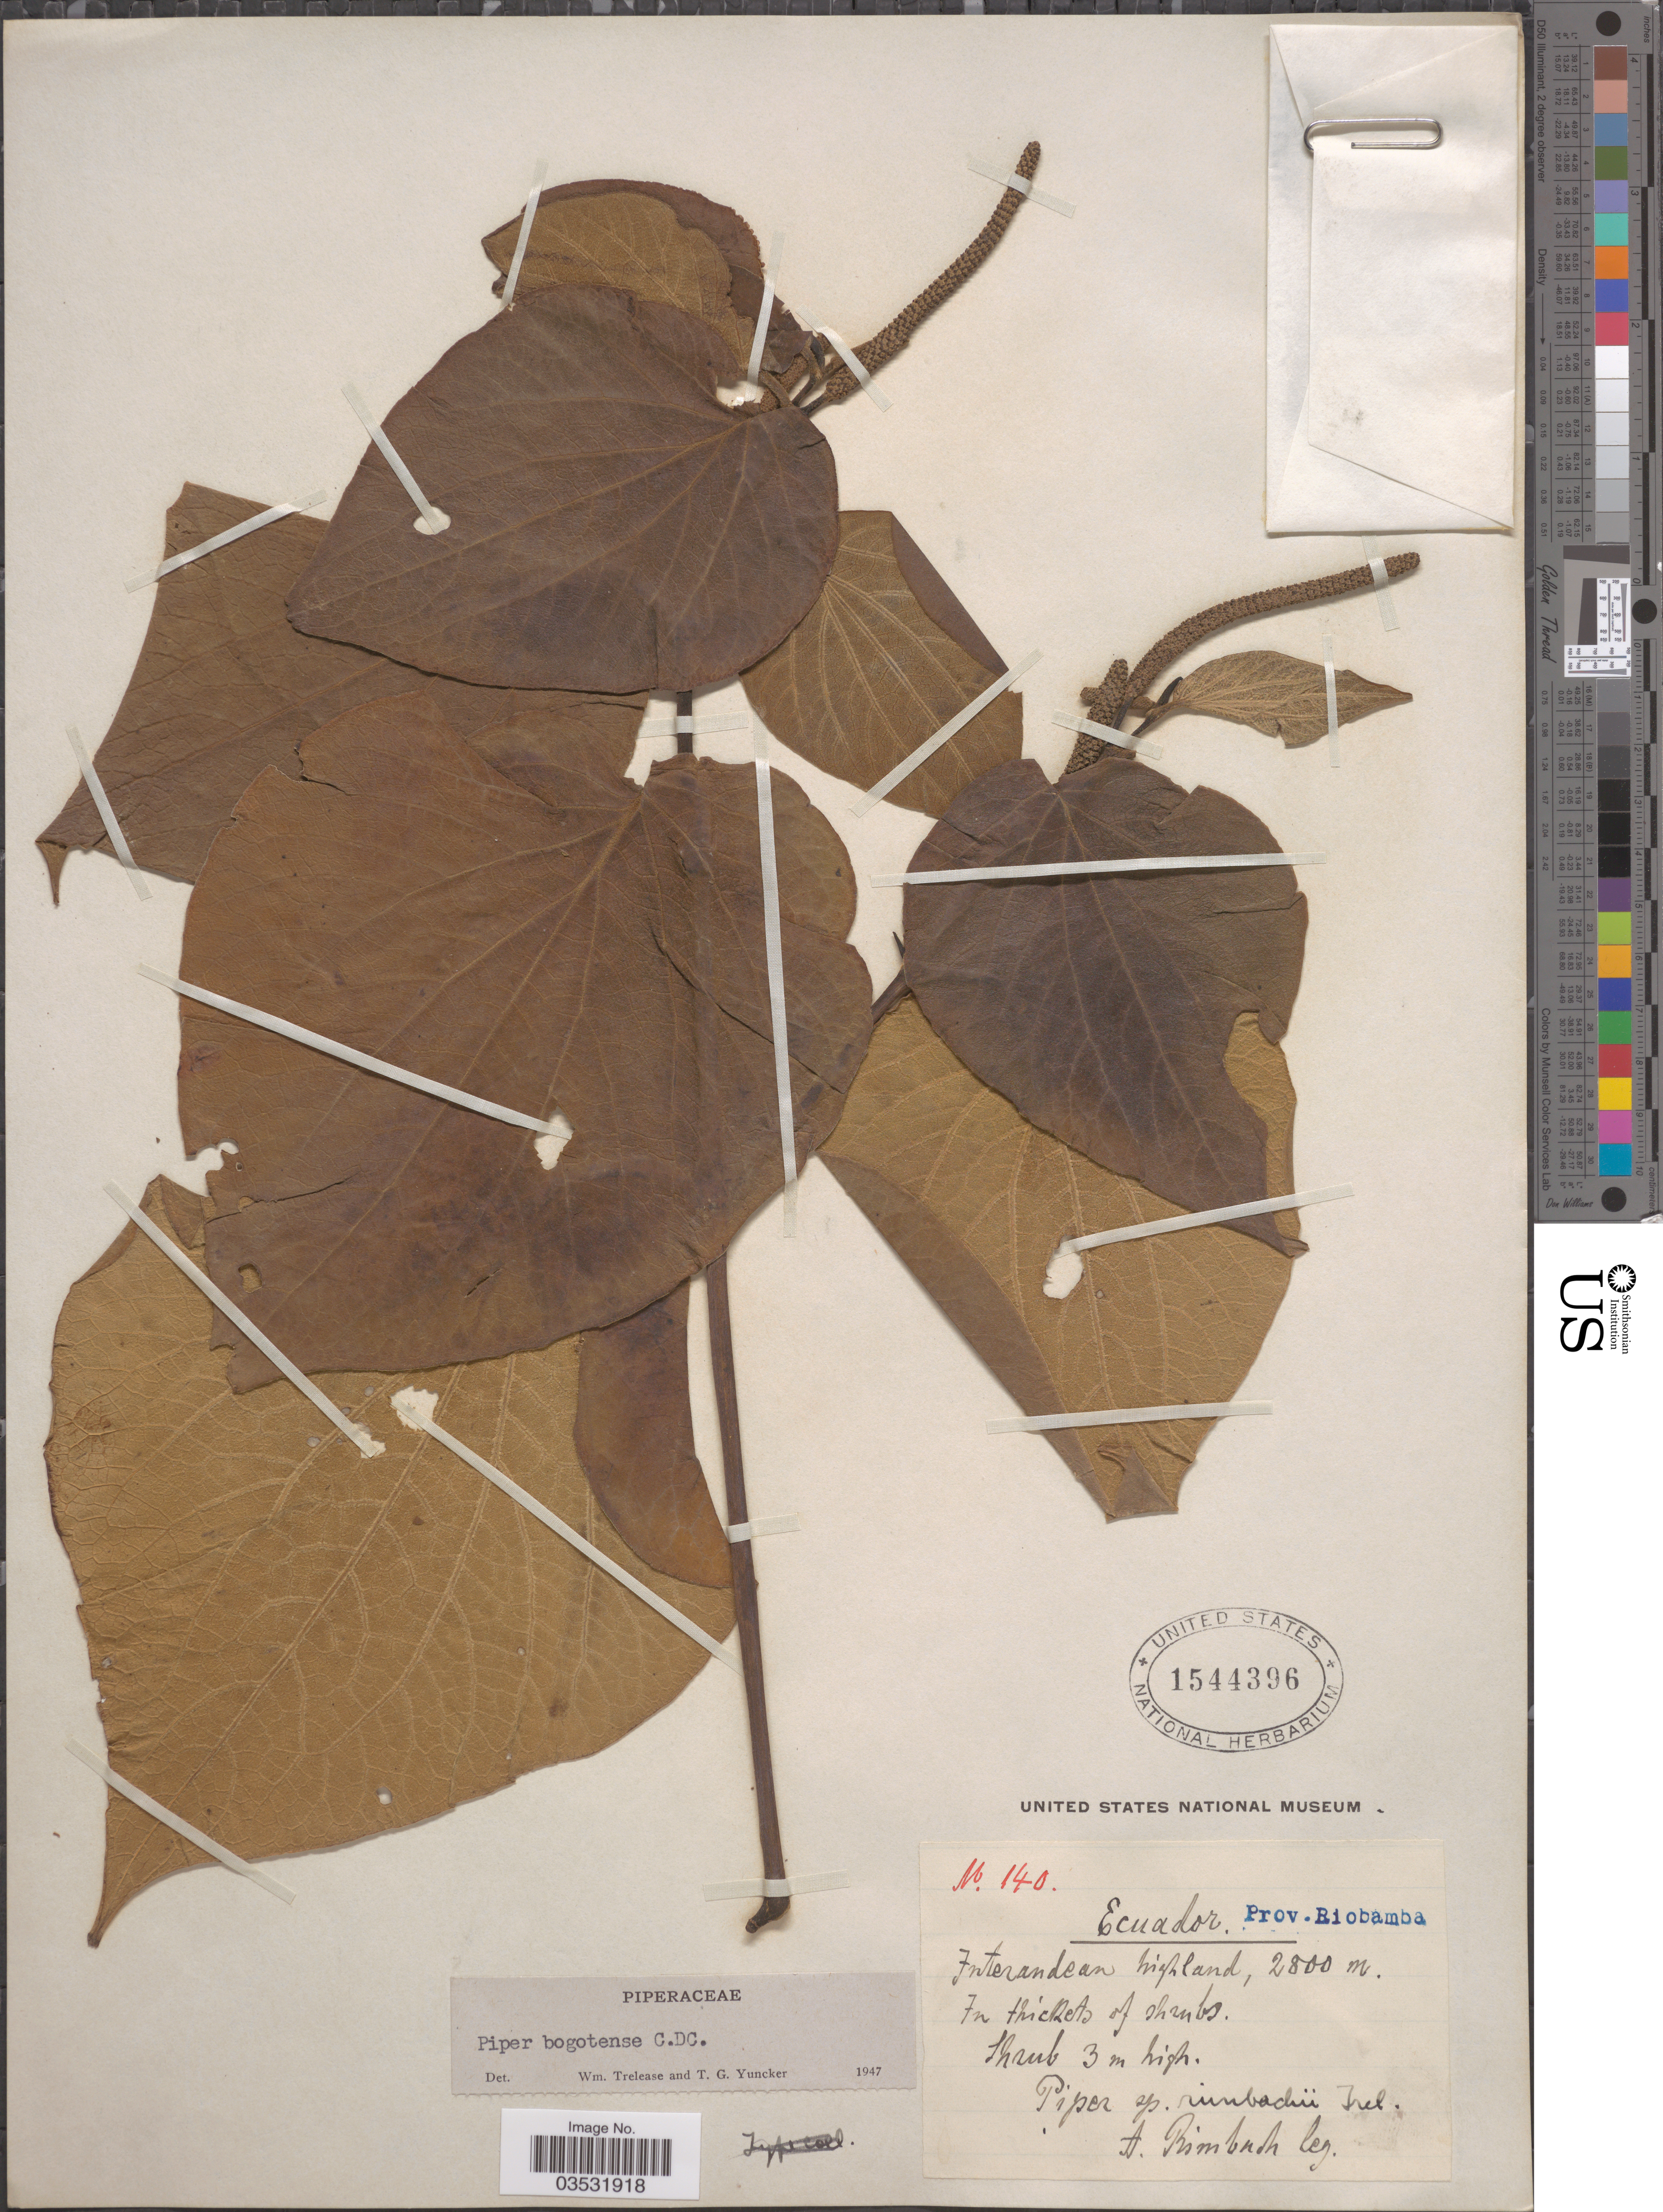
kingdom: Plantae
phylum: Tracheophyta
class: Magnoliopsida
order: Piperales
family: Piperaceae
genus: Piper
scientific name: Piper bogotense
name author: C. DC.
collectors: A. Rimbach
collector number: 140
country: Ecuador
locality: Prov. Biobamba. Interandean highland. In thickets of shrubs.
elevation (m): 2800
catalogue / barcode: US 1544396